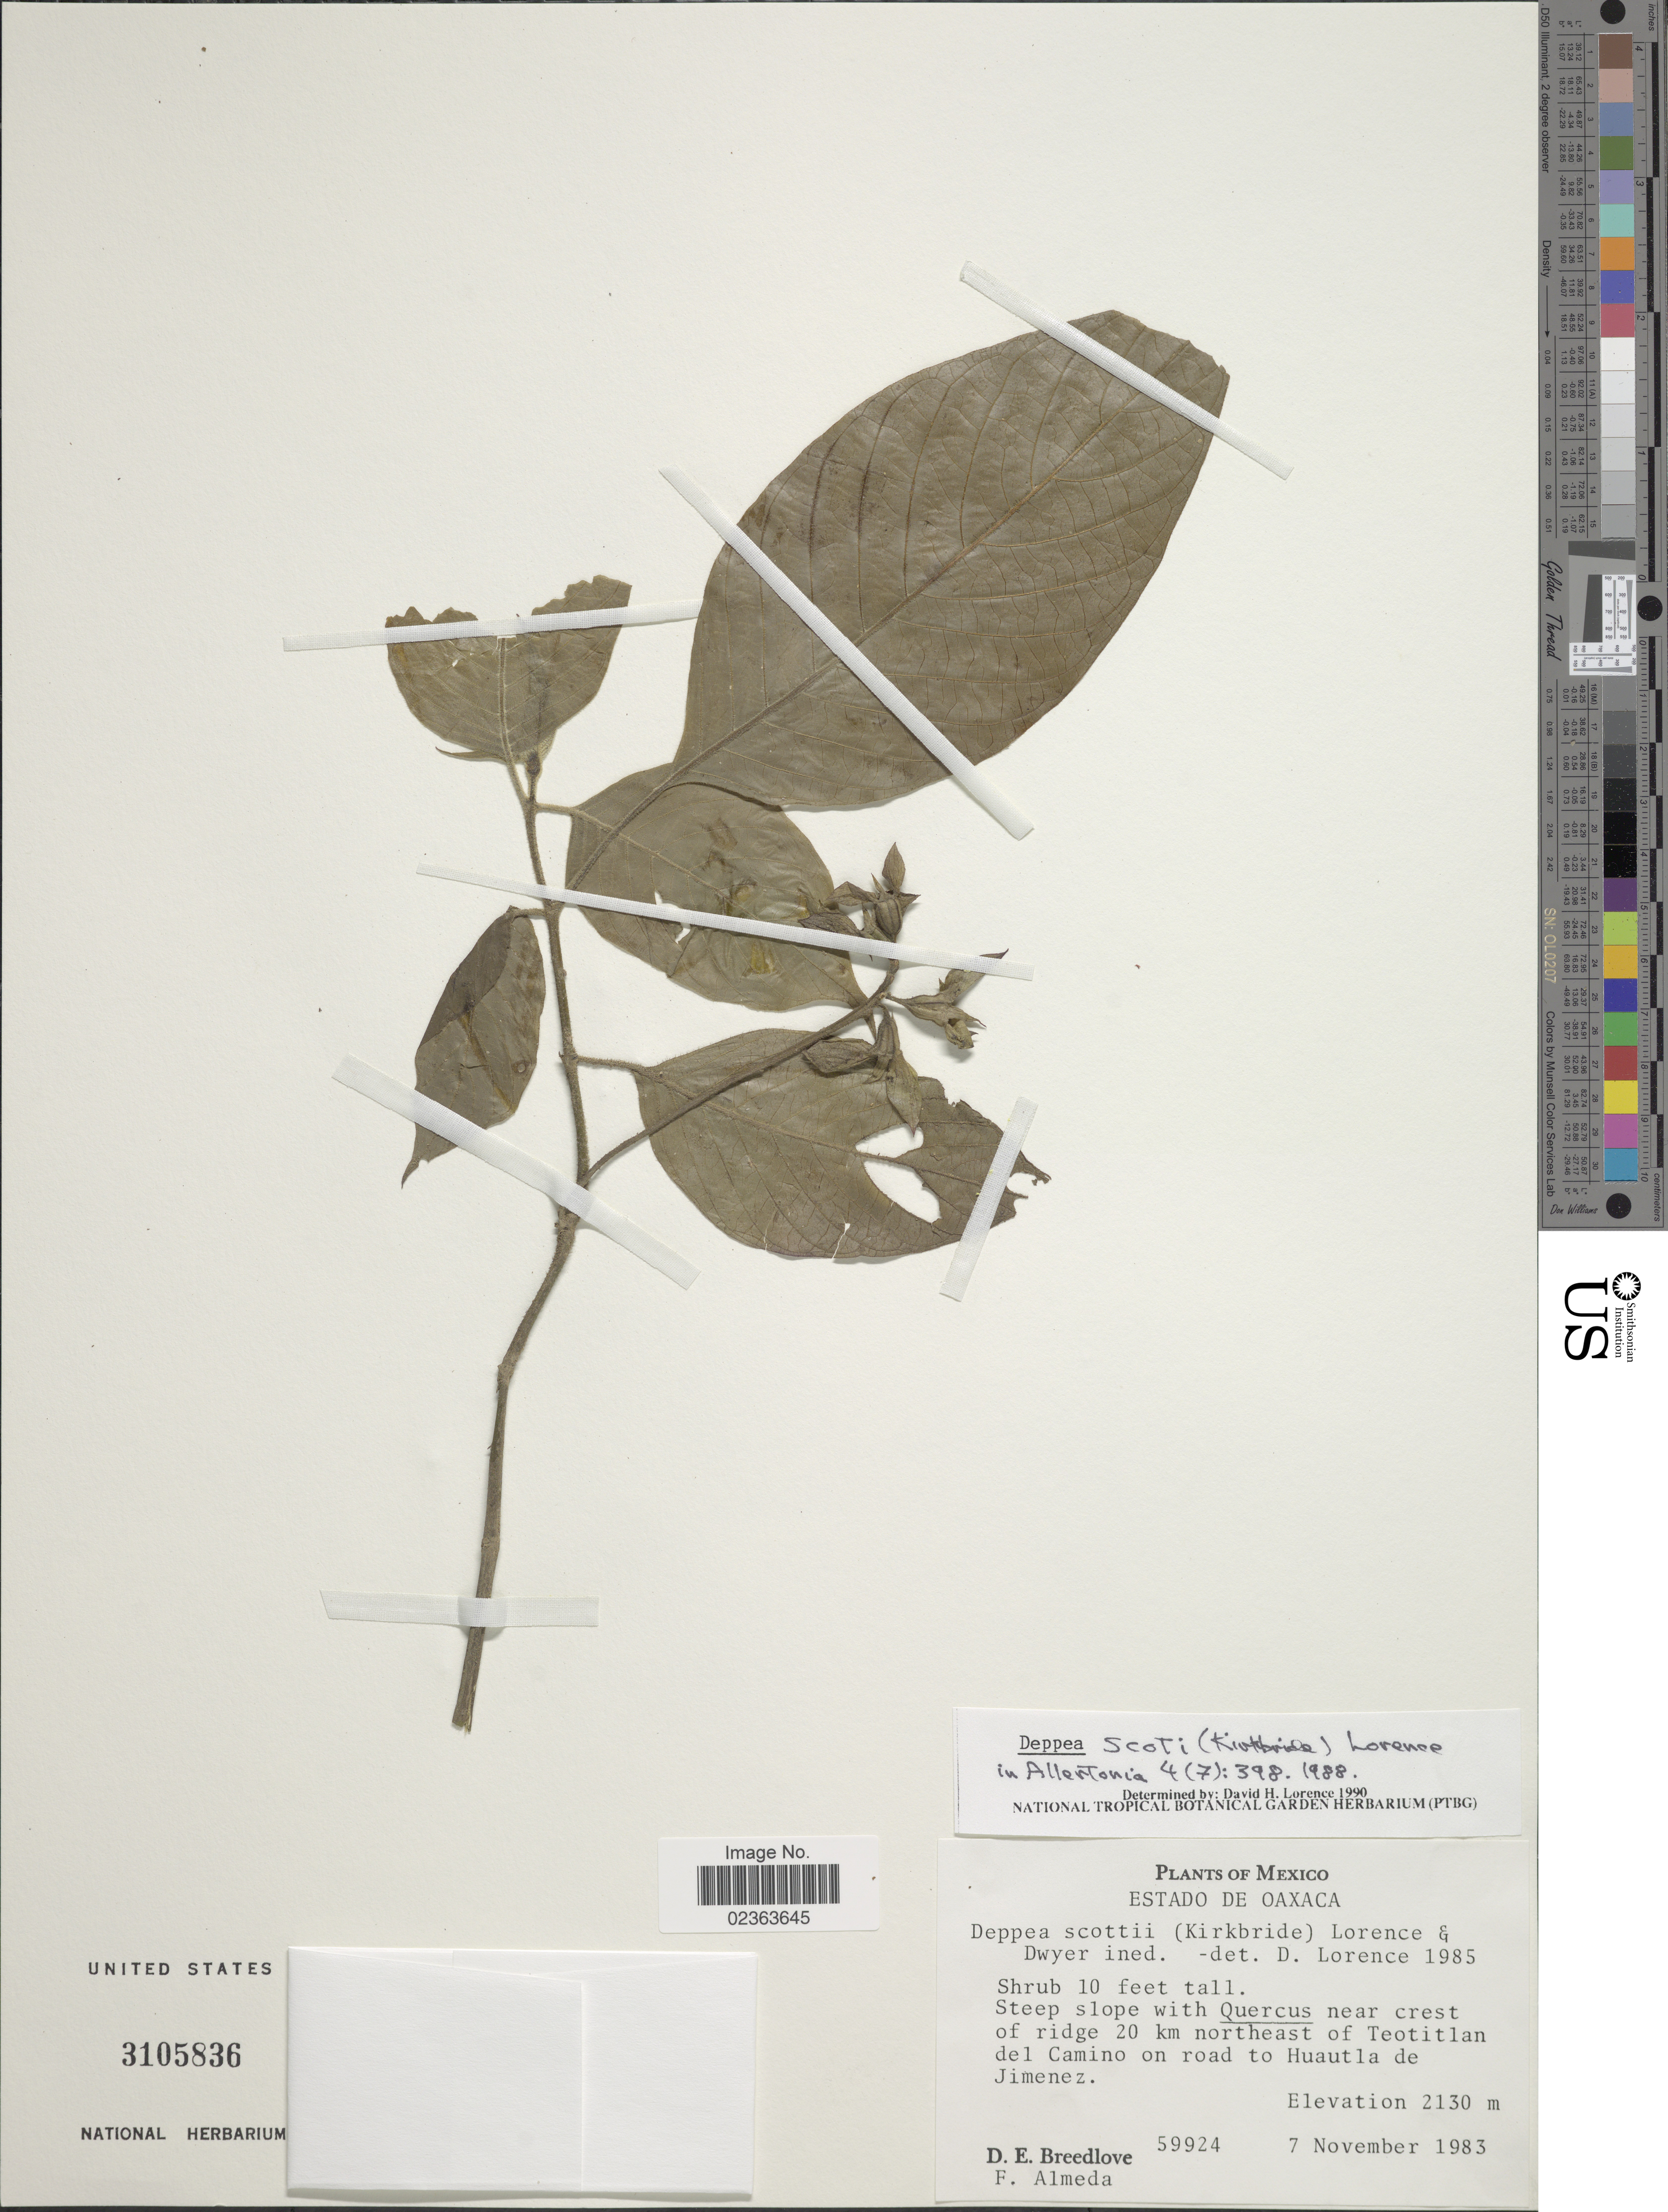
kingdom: Plantae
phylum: Tracheophyta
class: Magnoliopsida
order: Gentianales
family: Rubiaceae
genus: Deppea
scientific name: Deppea scoti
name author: (J.H. Kirkbr.) Lorence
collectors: D. E. Breedlove & F. Almeda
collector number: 59924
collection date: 1983-11-07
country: Mexico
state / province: Oaxaca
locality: Steep slope with Quercus near crest of ridge 20 km northeast of Teotitlan del Camino on road to Huautla de Jimenez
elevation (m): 2130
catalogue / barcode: US 3105836